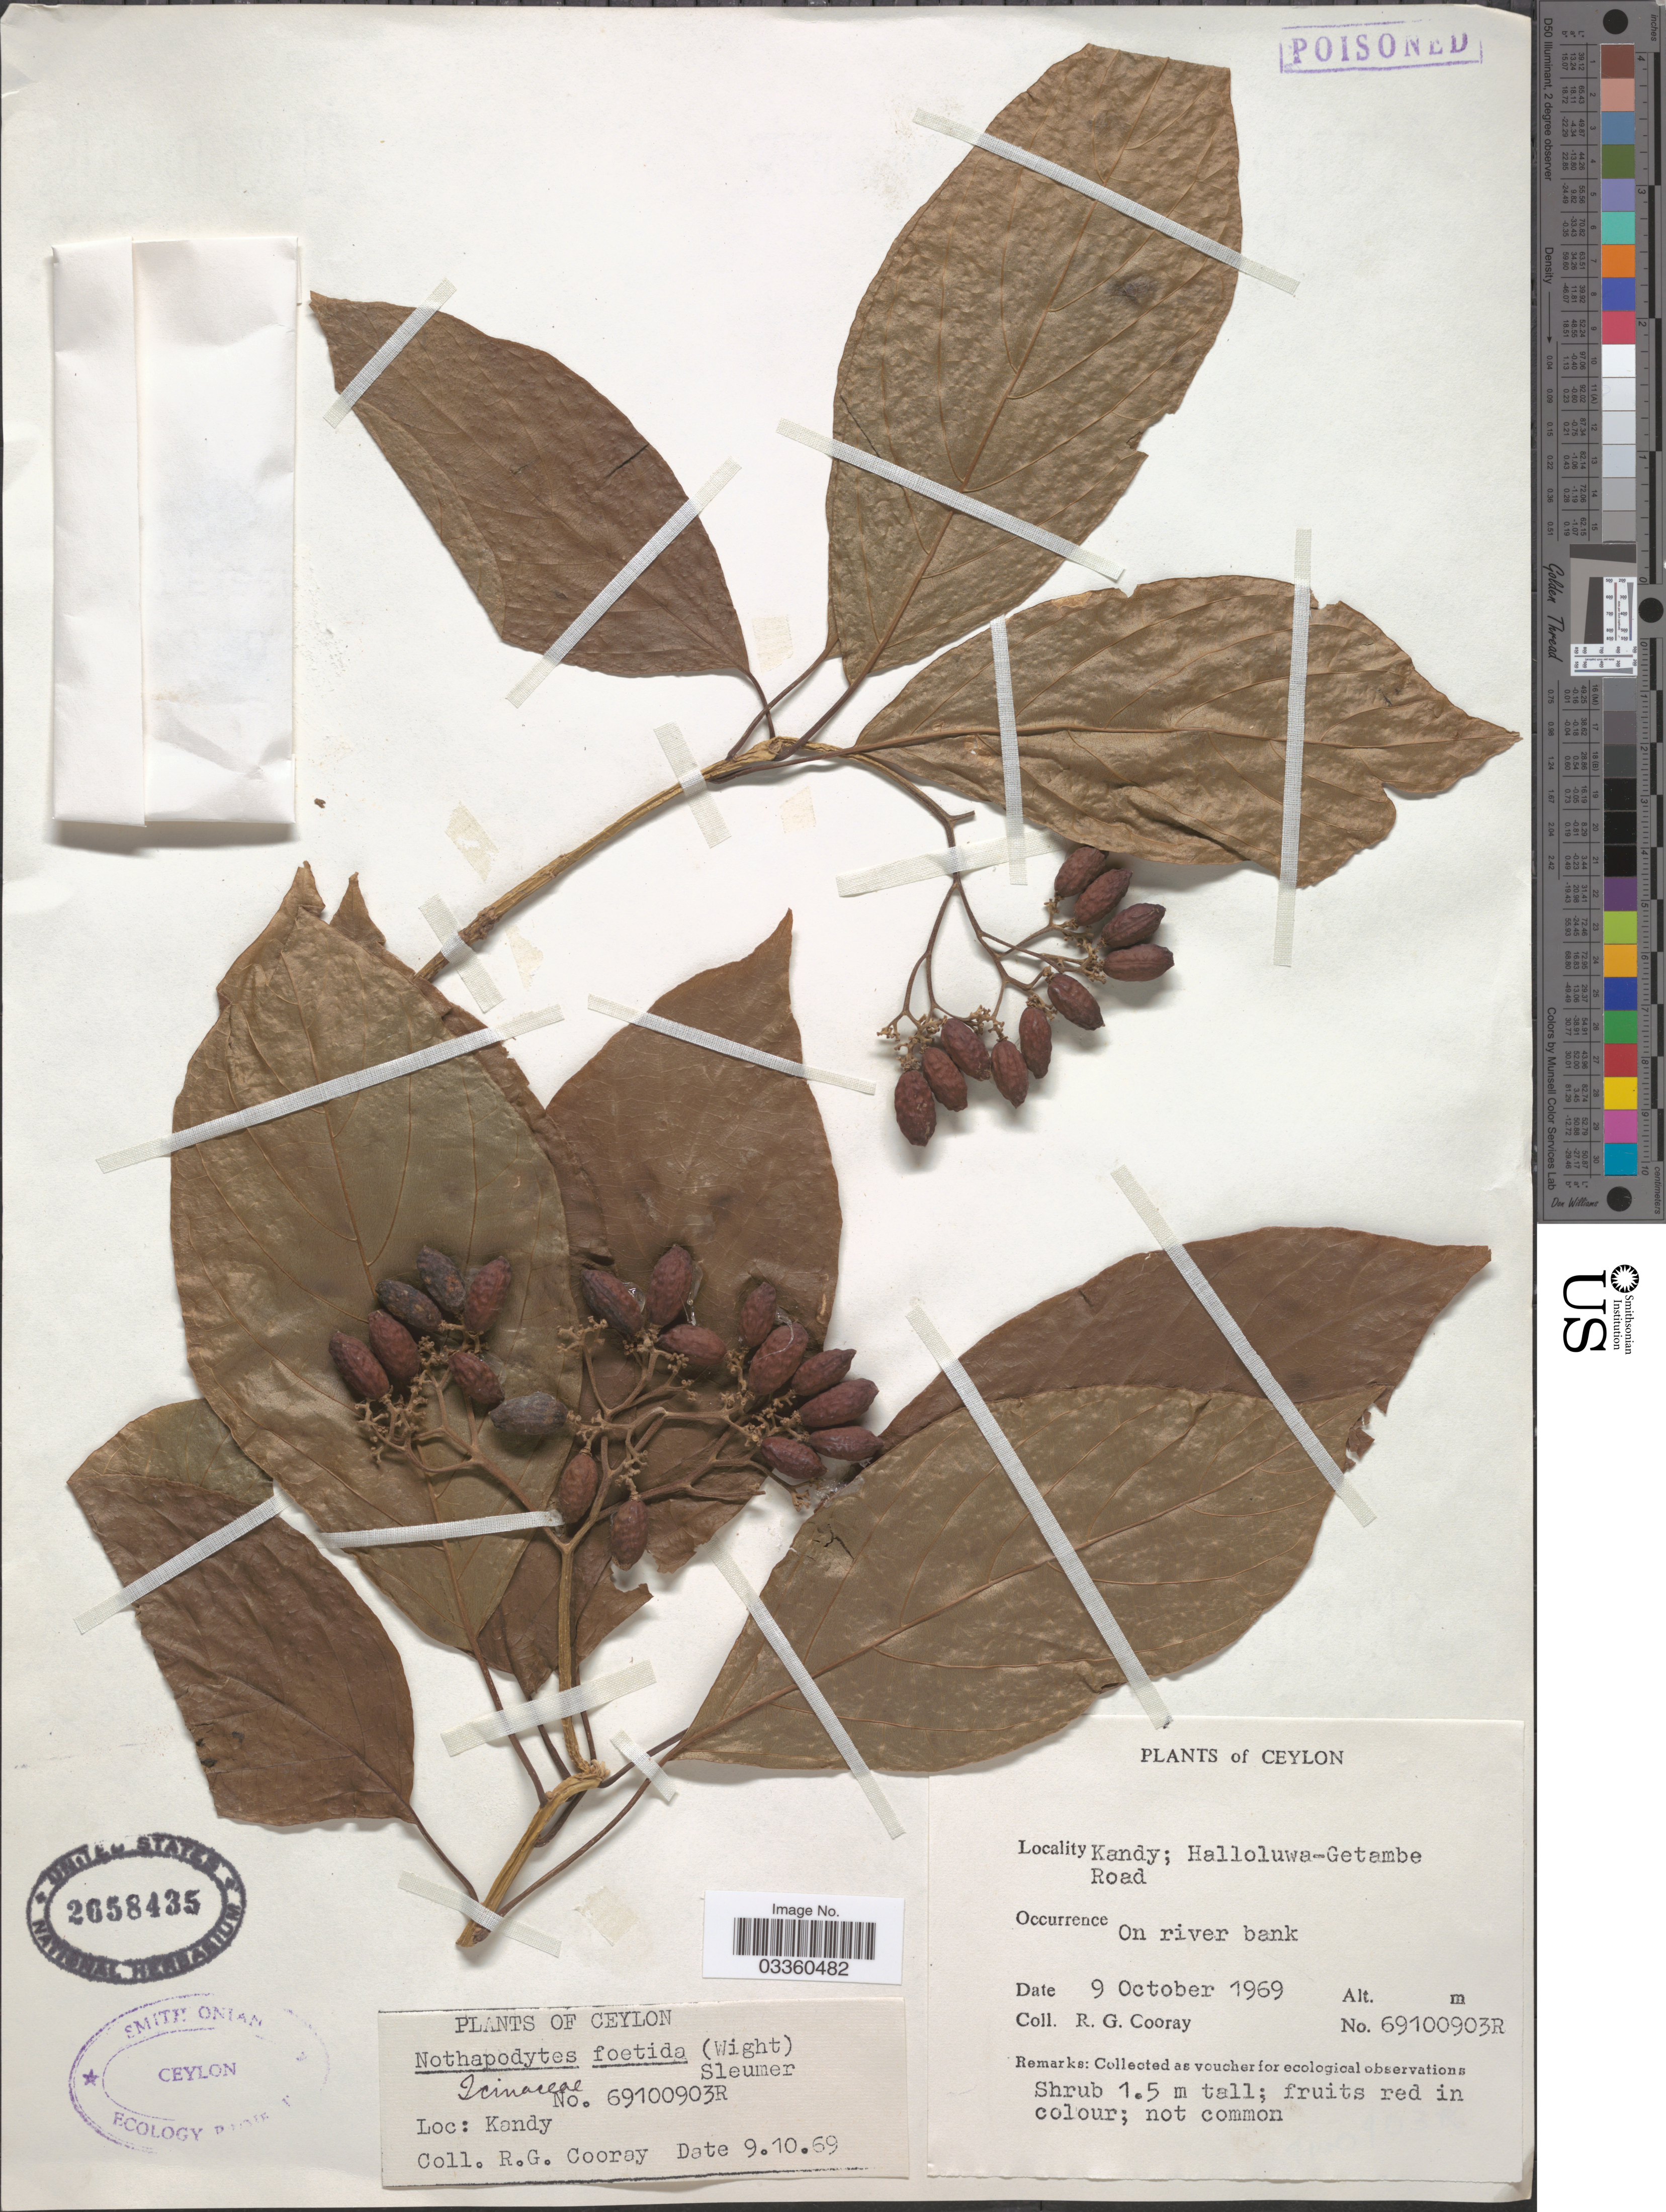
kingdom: Plantae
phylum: Tracheophyta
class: Magnoliopsida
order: Icacinales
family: Icacinaceae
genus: Nothapodytes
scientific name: Nothapodytes foetida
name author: (Wight) Sleumer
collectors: R. Cooray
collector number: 69100903R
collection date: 1969-10-09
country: Sri Lanka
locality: Ceylon. Kandy; Halloluwa-Getambe Road.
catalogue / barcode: US 2658435